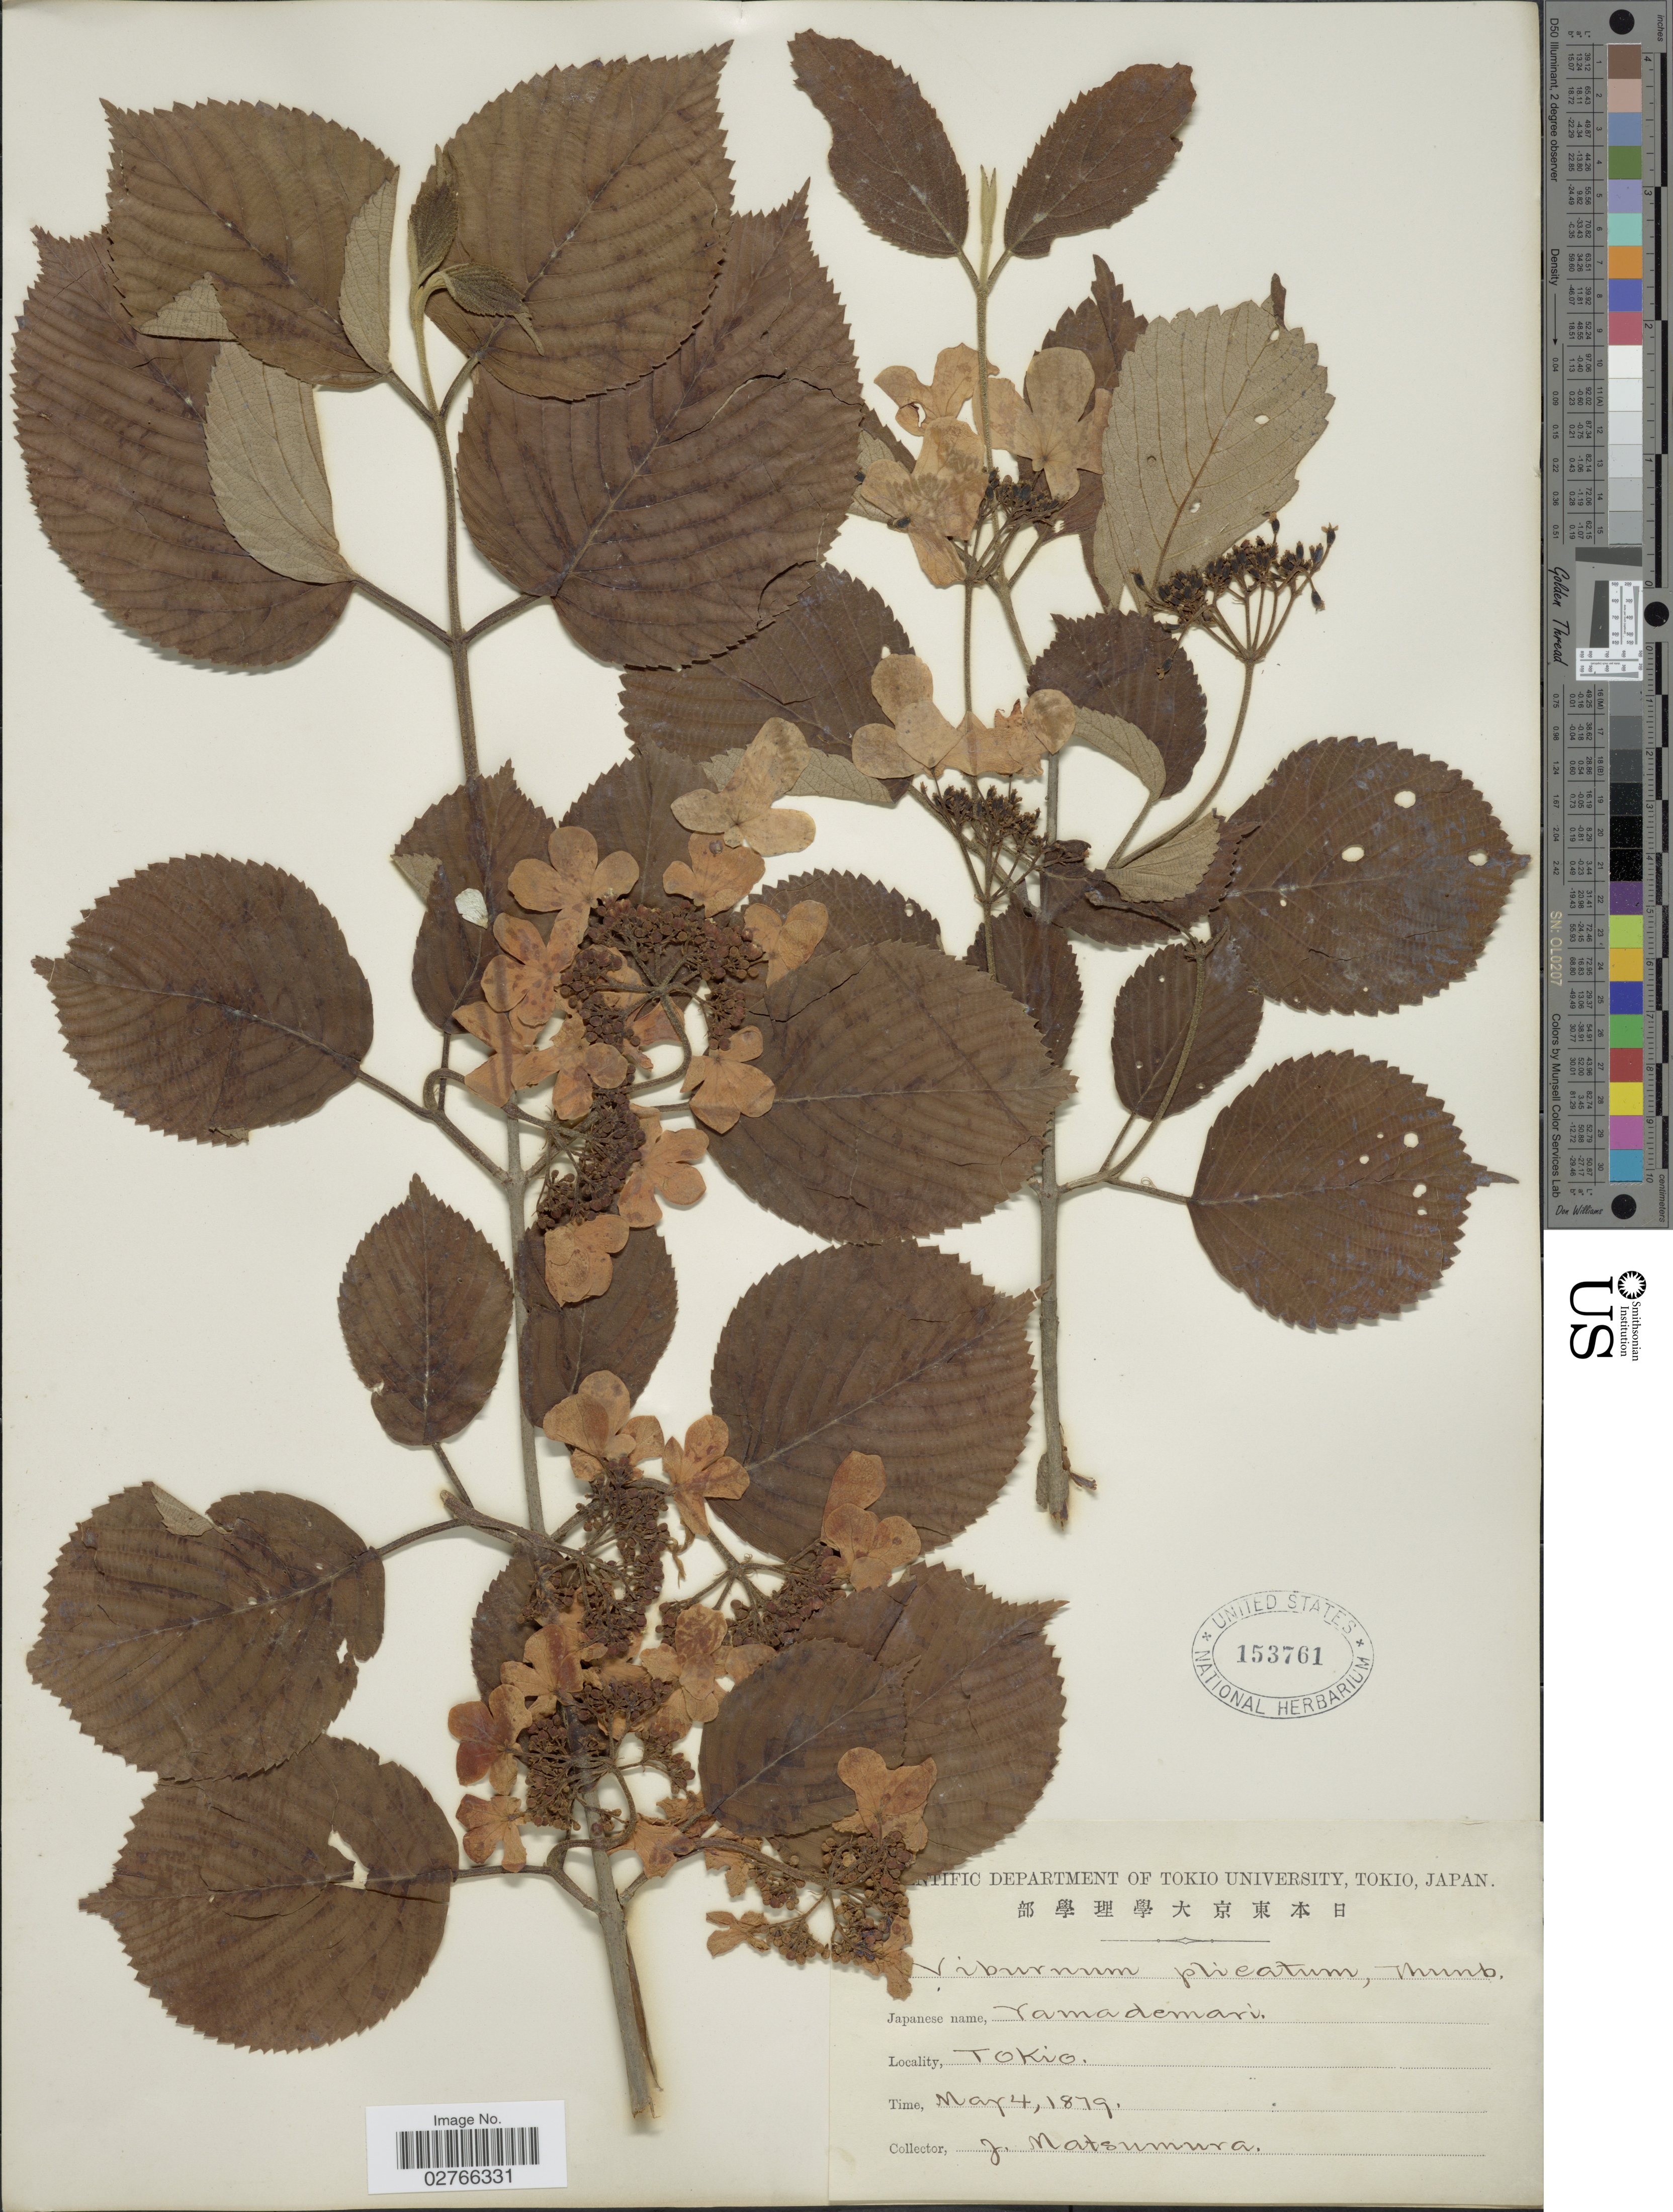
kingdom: Plantae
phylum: Tracheophyta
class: Magnoliopsida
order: Dipsacales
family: Viburnaceae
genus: Viburnum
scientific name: Viburnum plicatum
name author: Thunb.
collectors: J. Matsumura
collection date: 1879-05-04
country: Japan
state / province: Tokyo, Federal City of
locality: Tokio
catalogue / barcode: US 153761